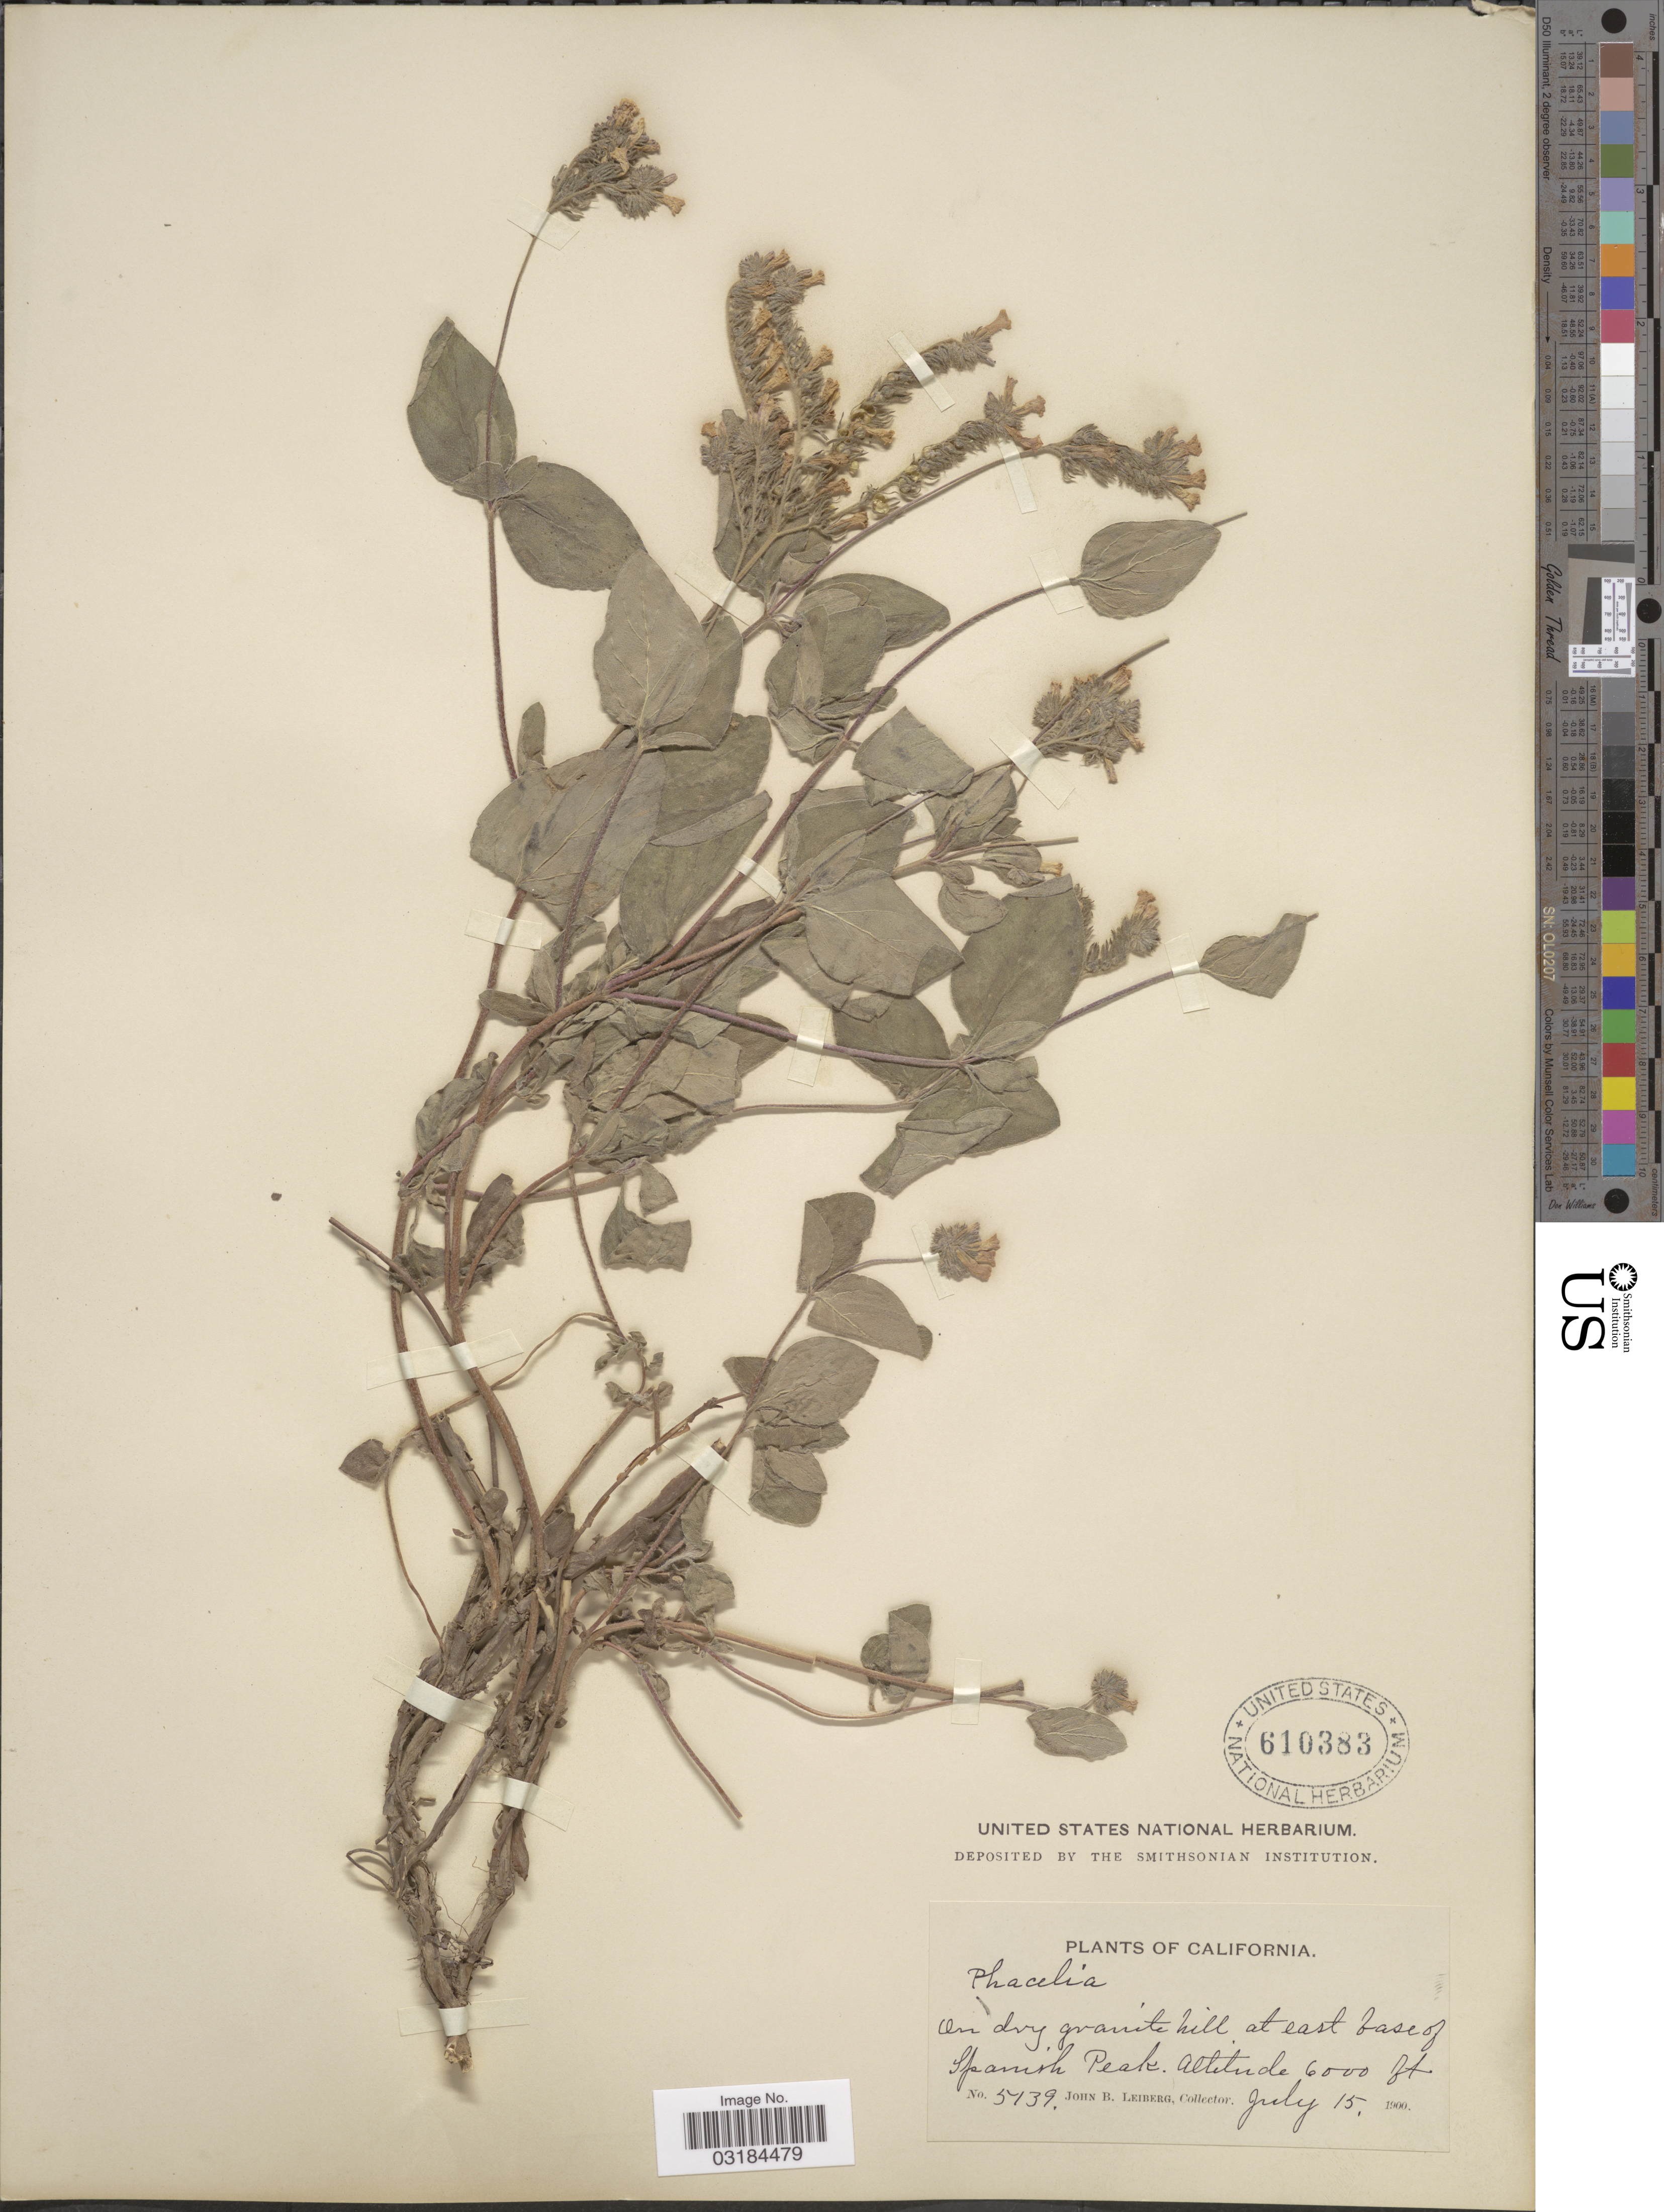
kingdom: Plantae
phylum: Tracheophyta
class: Magnoliopsida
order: Boraginales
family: Hydrophyllaceae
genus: Draperia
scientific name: Draperia systyla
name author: (A. Gray) Torr.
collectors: J. B. Leiberg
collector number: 5139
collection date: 1900-07-15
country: United States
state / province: California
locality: On a granite hill at east base of Spanish Peak.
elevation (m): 1829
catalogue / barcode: US 610383